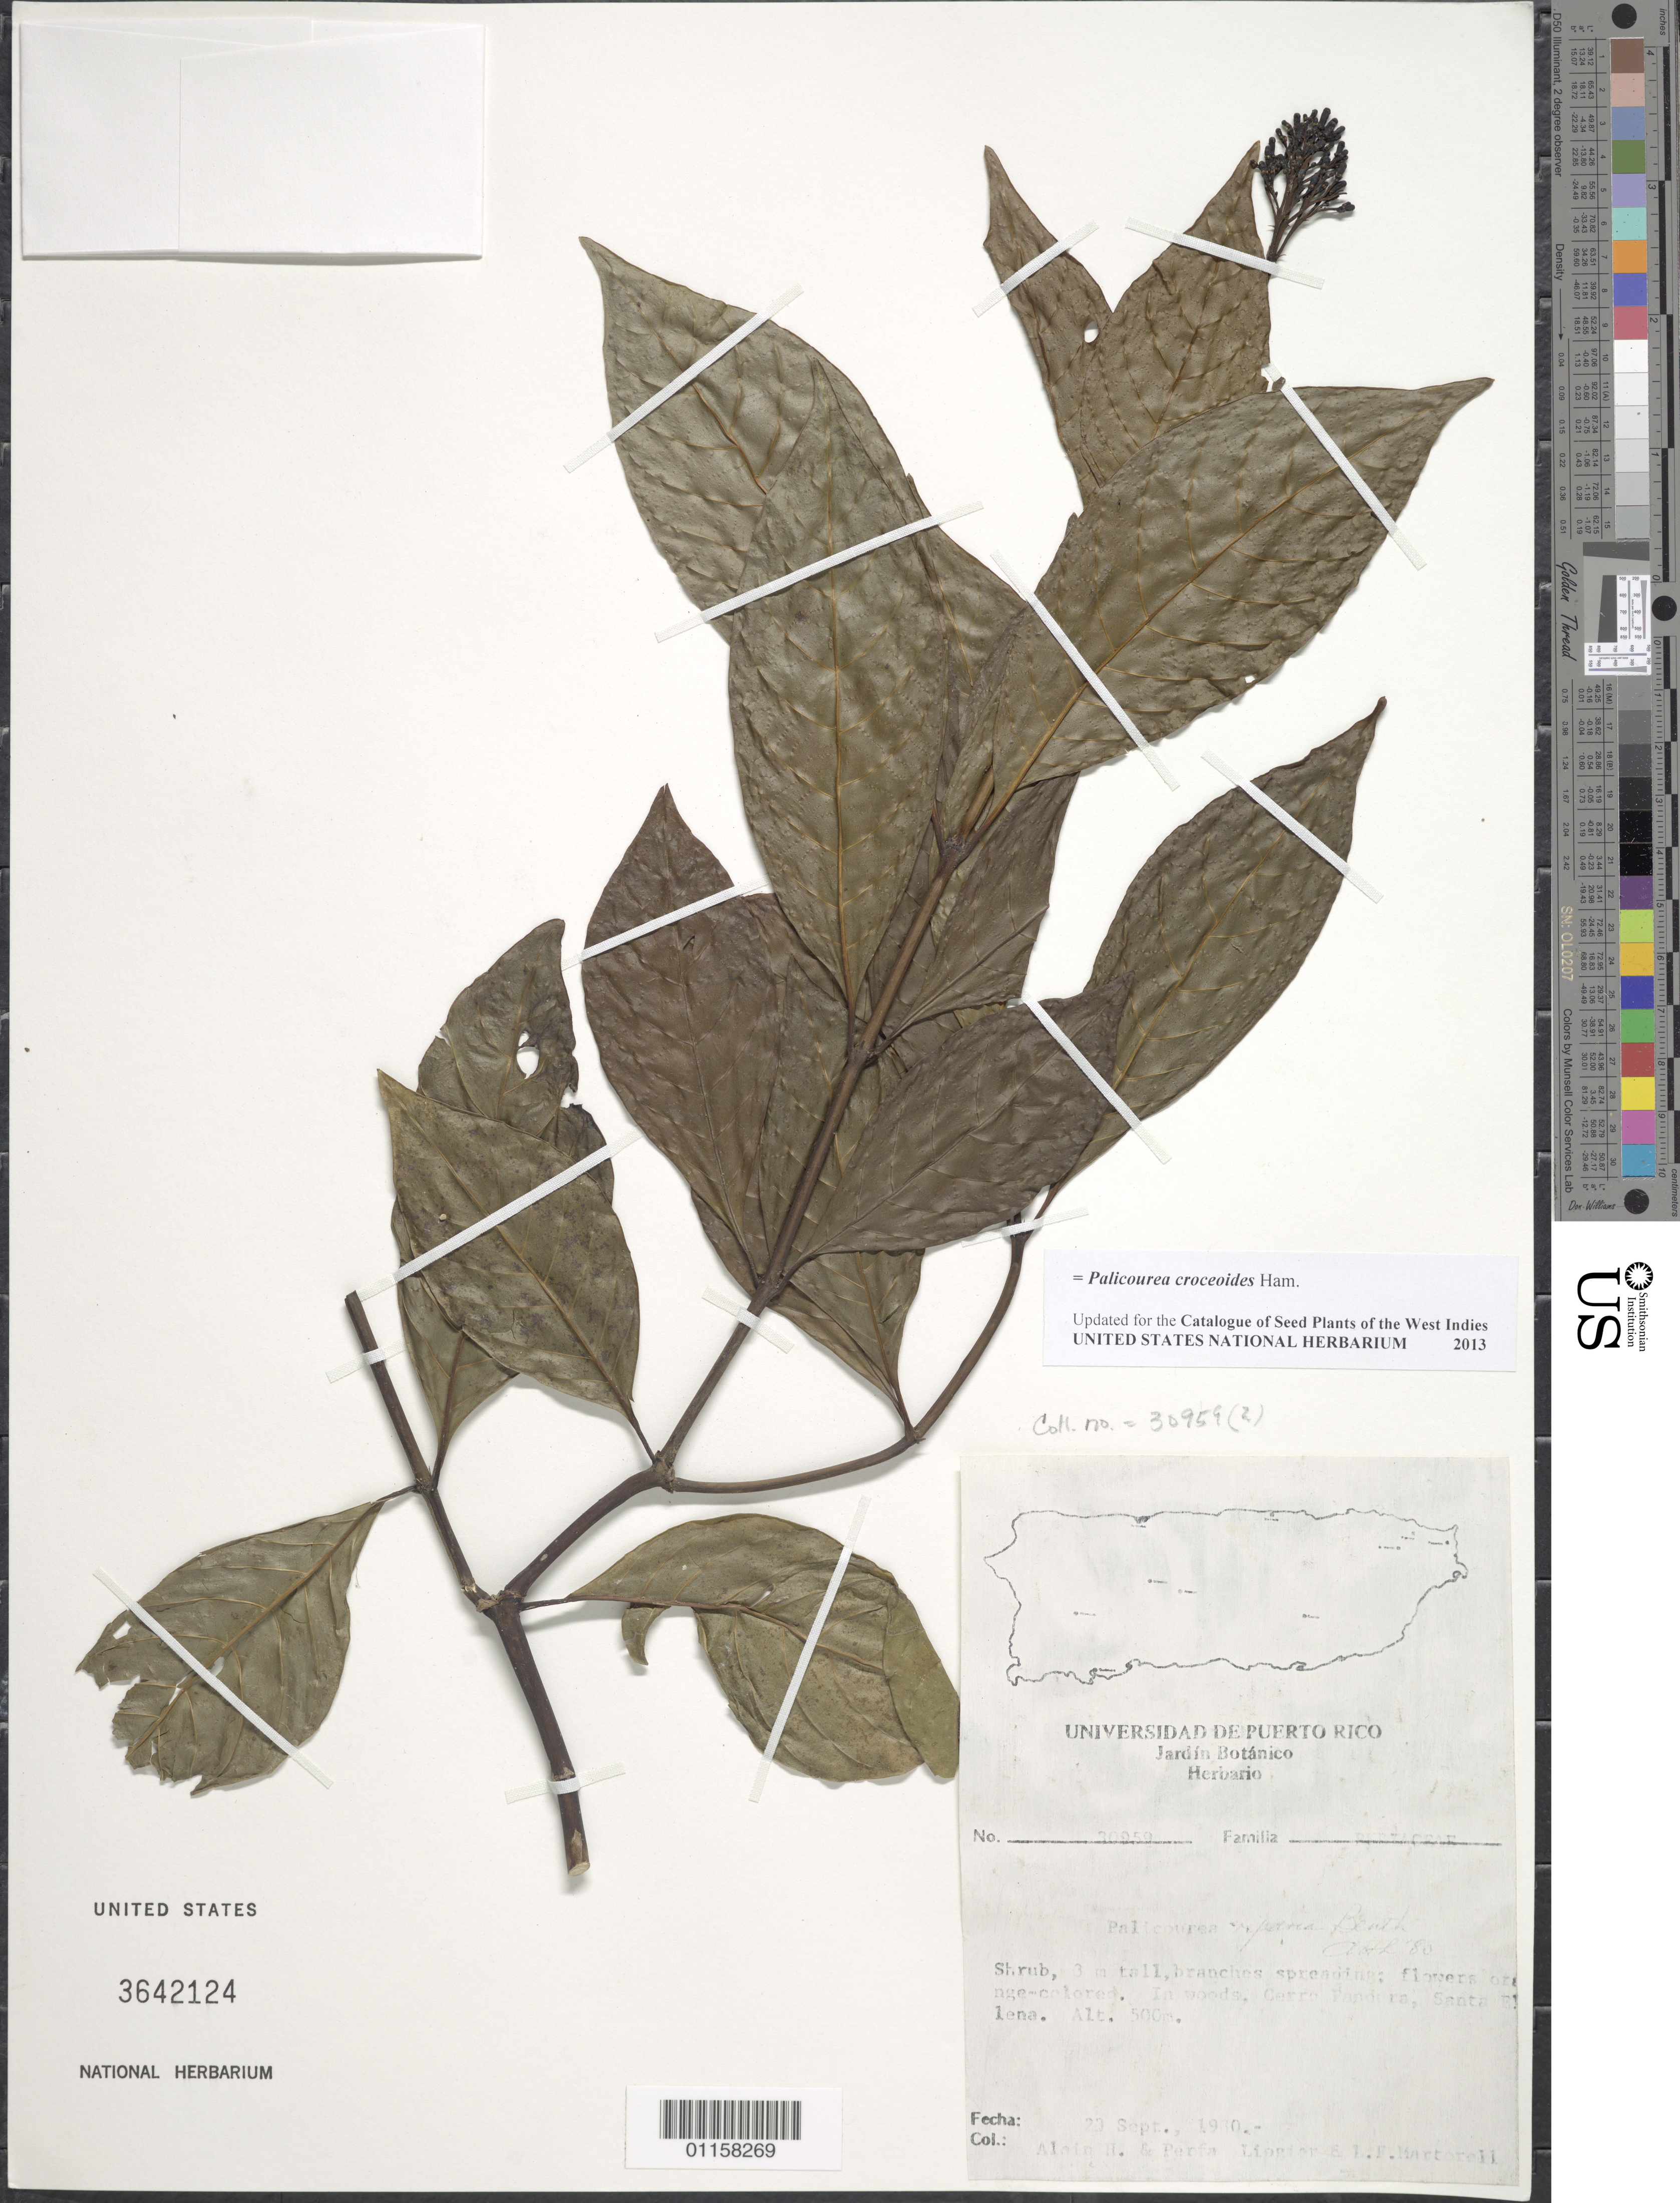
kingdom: Plantae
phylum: Tracheophyta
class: Magnoliopsida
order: Gentianales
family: Rubiaceae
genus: Palicourea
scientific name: Palicourea croceoides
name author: Ham.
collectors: A. H. Liogier, M. P. Liogier & L. Martorell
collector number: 30959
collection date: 1980-09-23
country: Puerto Rico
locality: Cerro Pandera, Santa Elena.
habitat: In woods.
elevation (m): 500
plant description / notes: Collector number faded, looks like 30959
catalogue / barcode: US 3642124